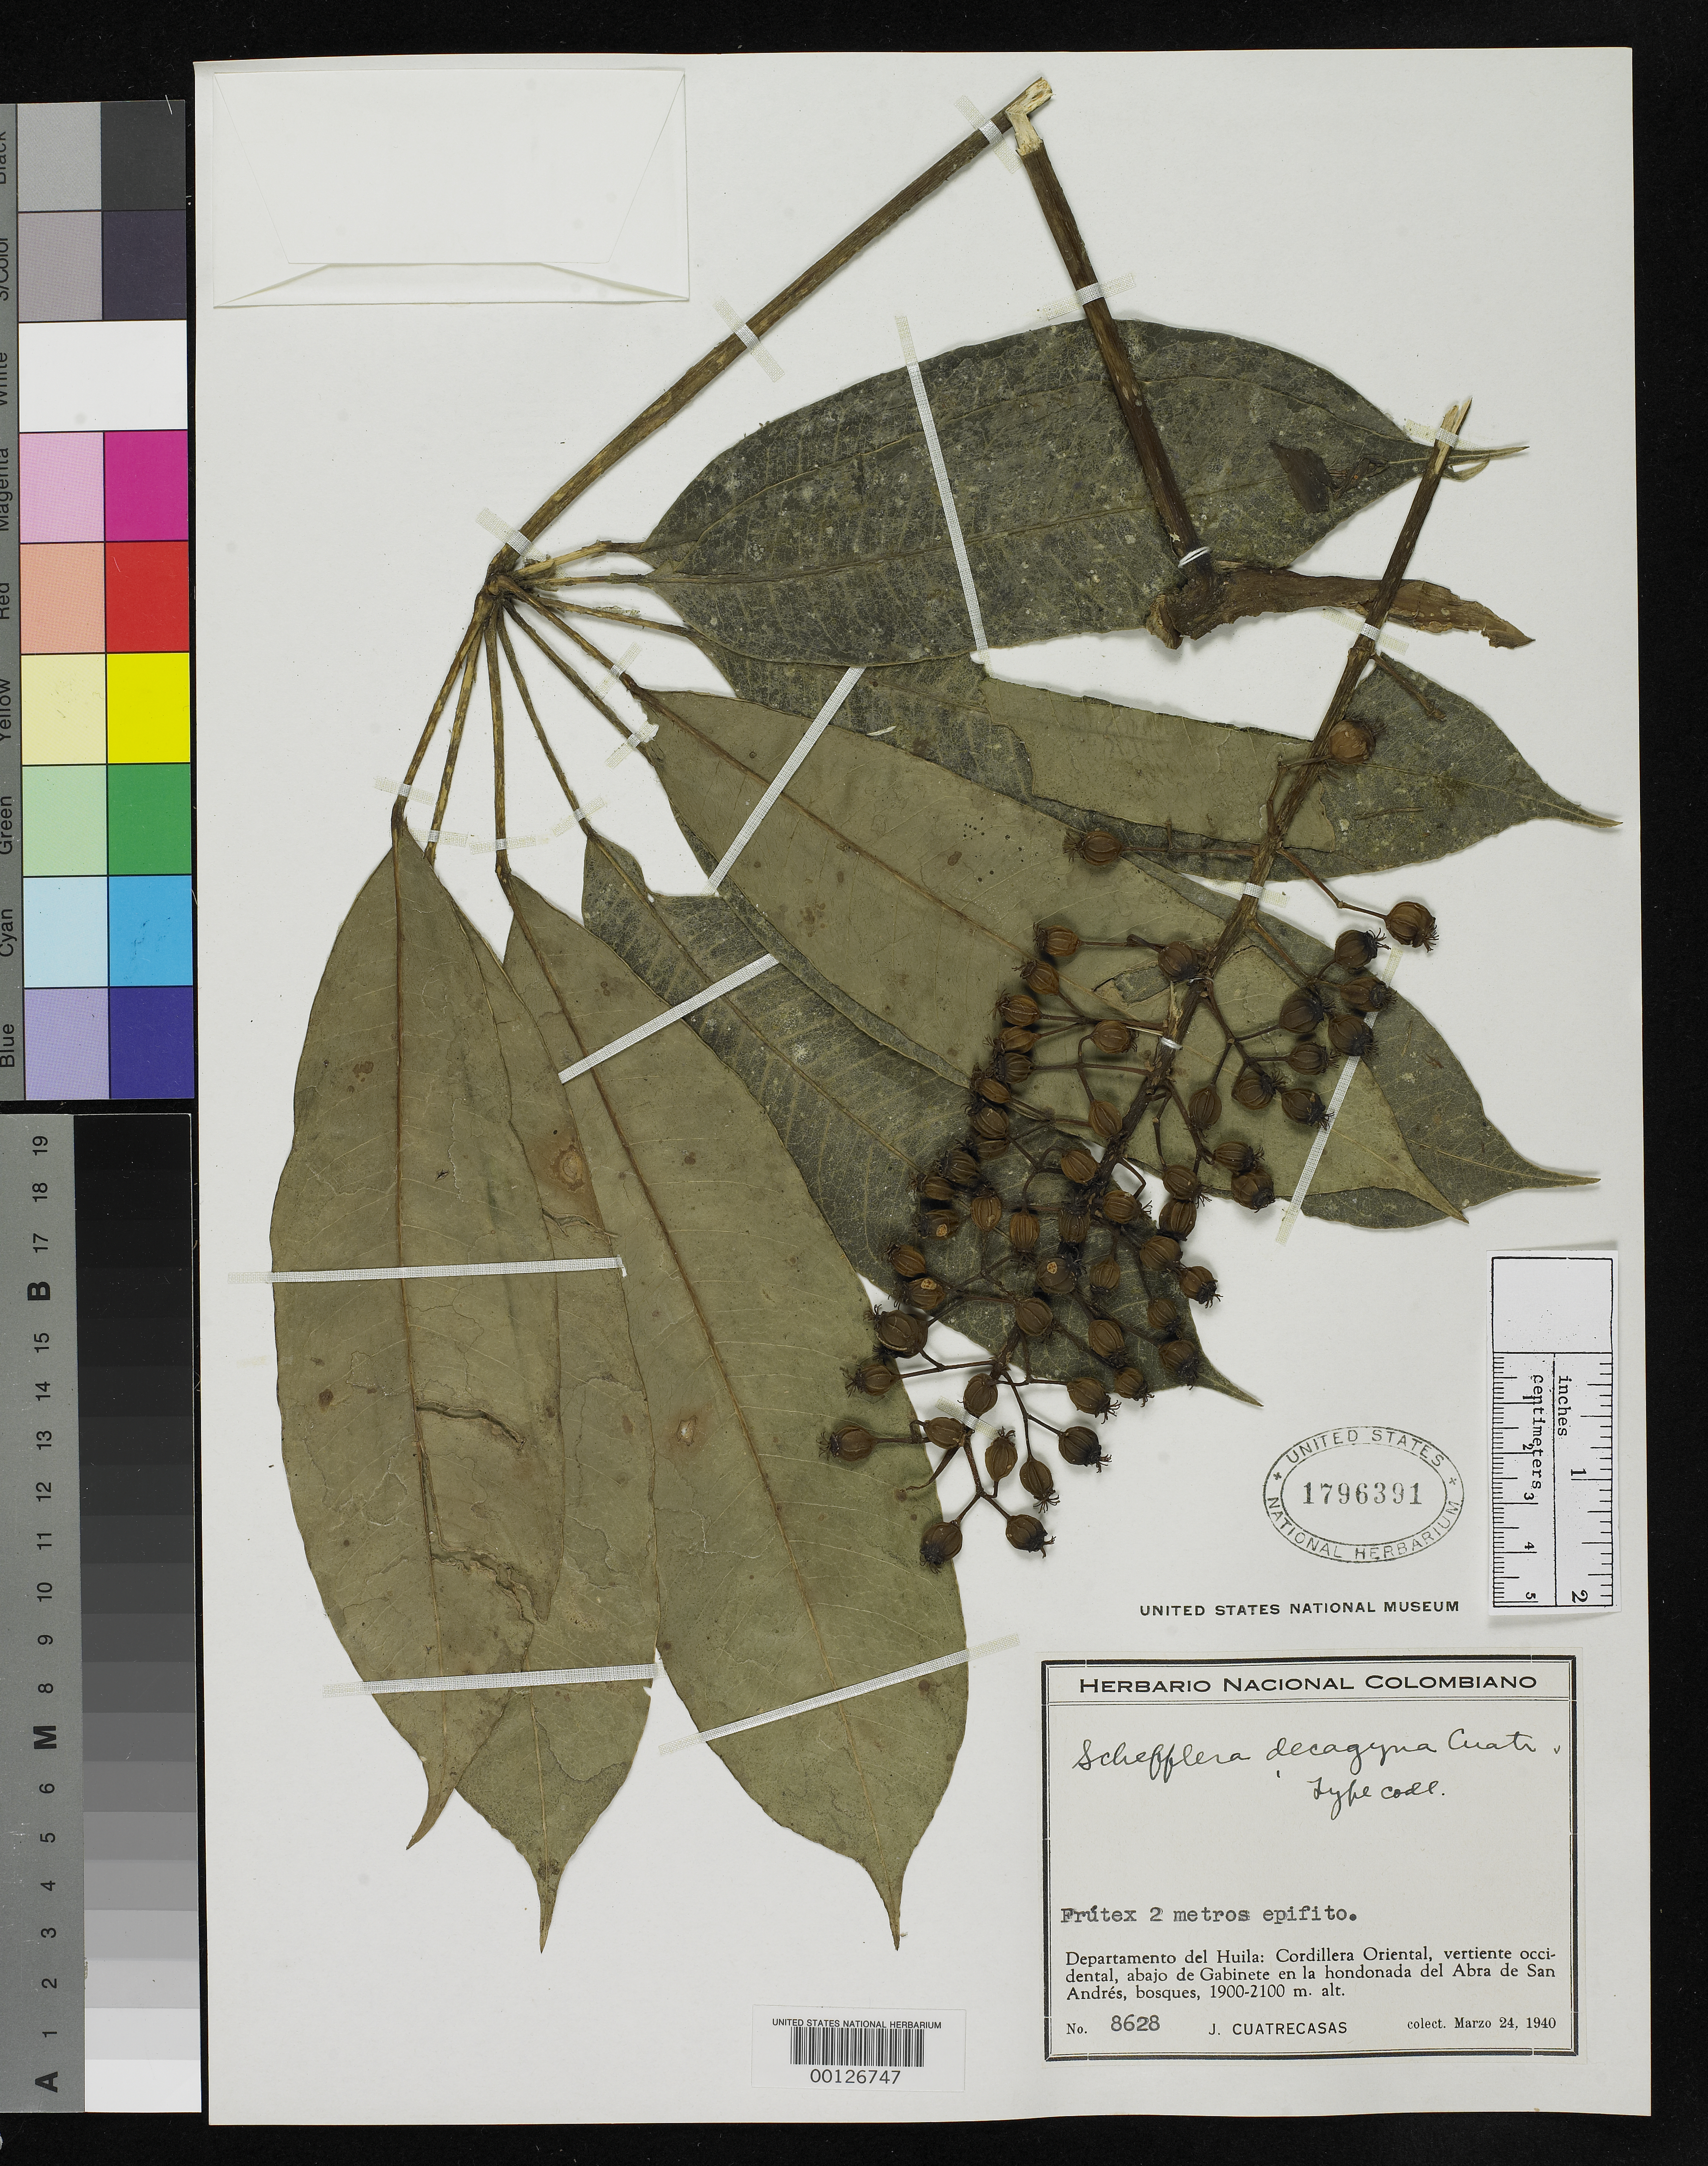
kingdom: Plantae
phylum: Tracheophyta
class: Magnoliopsida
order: Apiales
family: Araliaceae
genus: Schefflera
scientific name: Schefflera decagyna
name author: Cuatrec.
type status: Isotype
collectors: J. Cuatrecasas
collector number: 8628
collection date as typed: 24 Mar 1940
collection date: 1940-03-24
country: Colombia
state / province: Huila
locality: Abajo de Gabinete en la Hondonada del Abra de San Andres. [Under Gabinete in the depression of the Pass of San Andres.].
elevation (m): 1900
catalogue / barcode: US 1796391